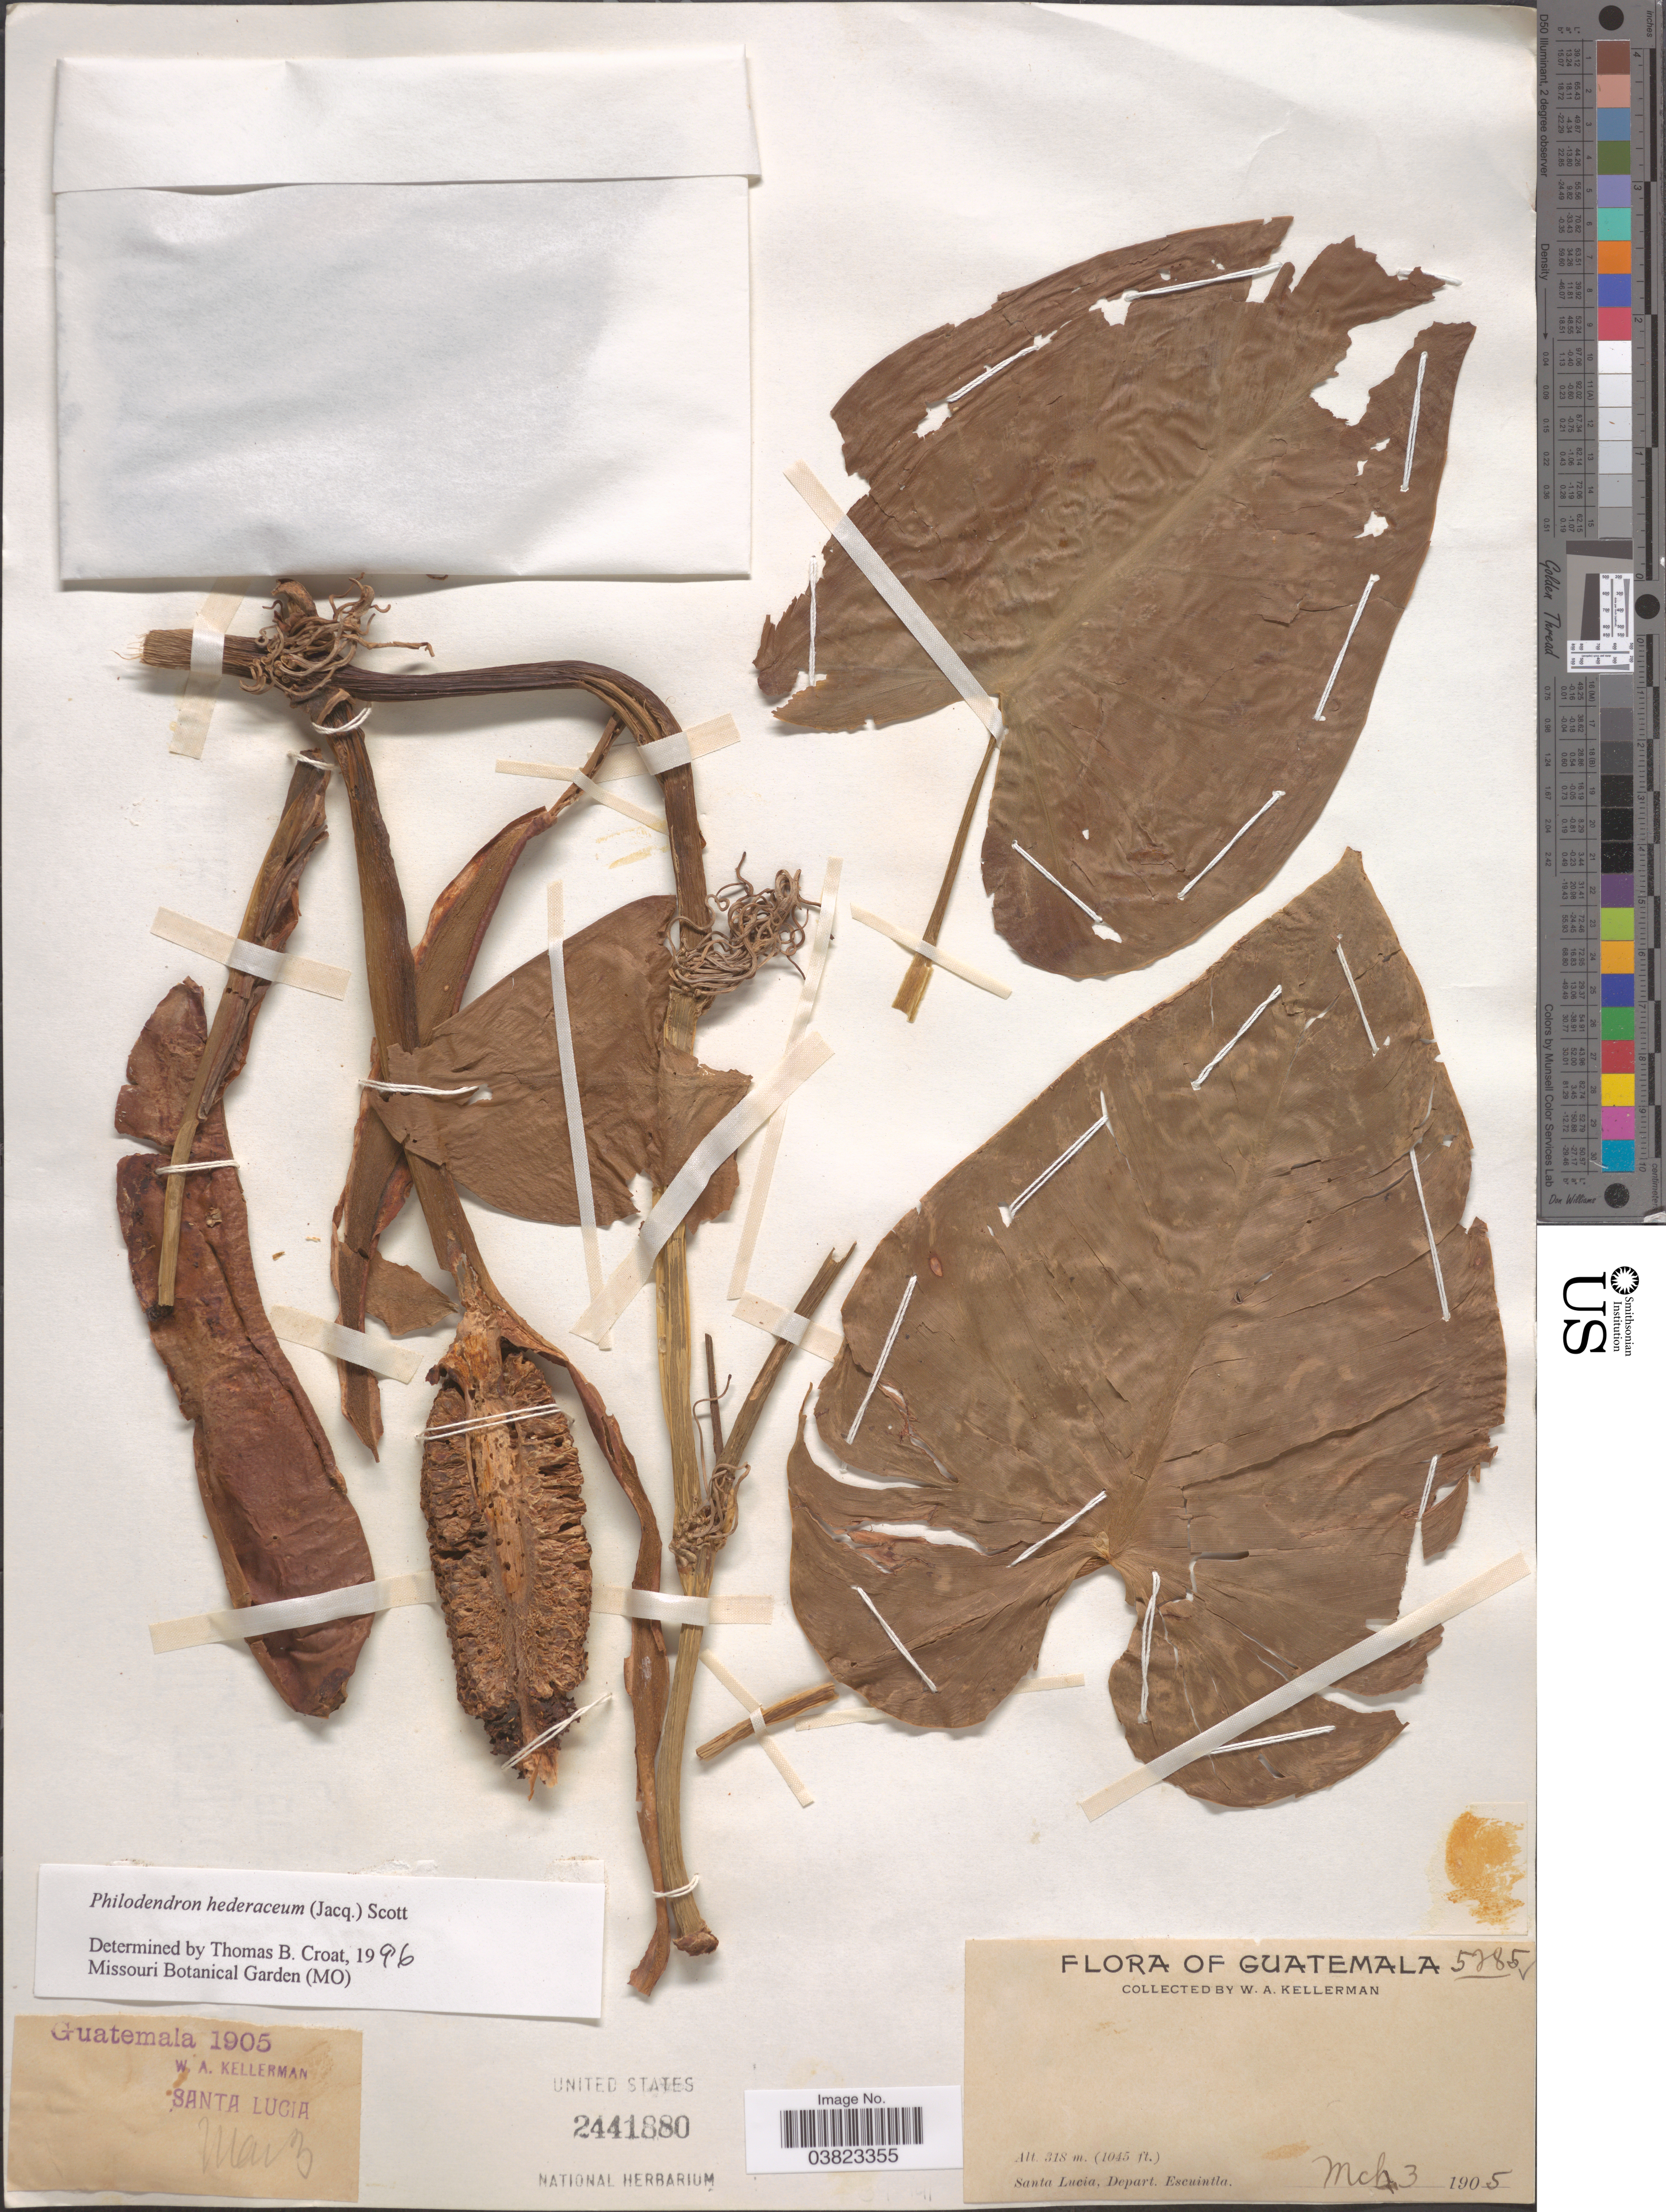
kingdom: Plantae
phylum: Tracheophyta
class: Liliopsida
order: Alismatales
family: Araceae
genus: Philodendron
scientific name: Philodendron hederaceum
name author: (Jacq.) Schott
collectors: W. Kellerman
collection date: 1905-03-03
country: Guatemala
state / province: Escuintla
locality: Santa Lucia, Depart. Escuintla.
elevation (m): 319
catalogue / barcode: US 2441880